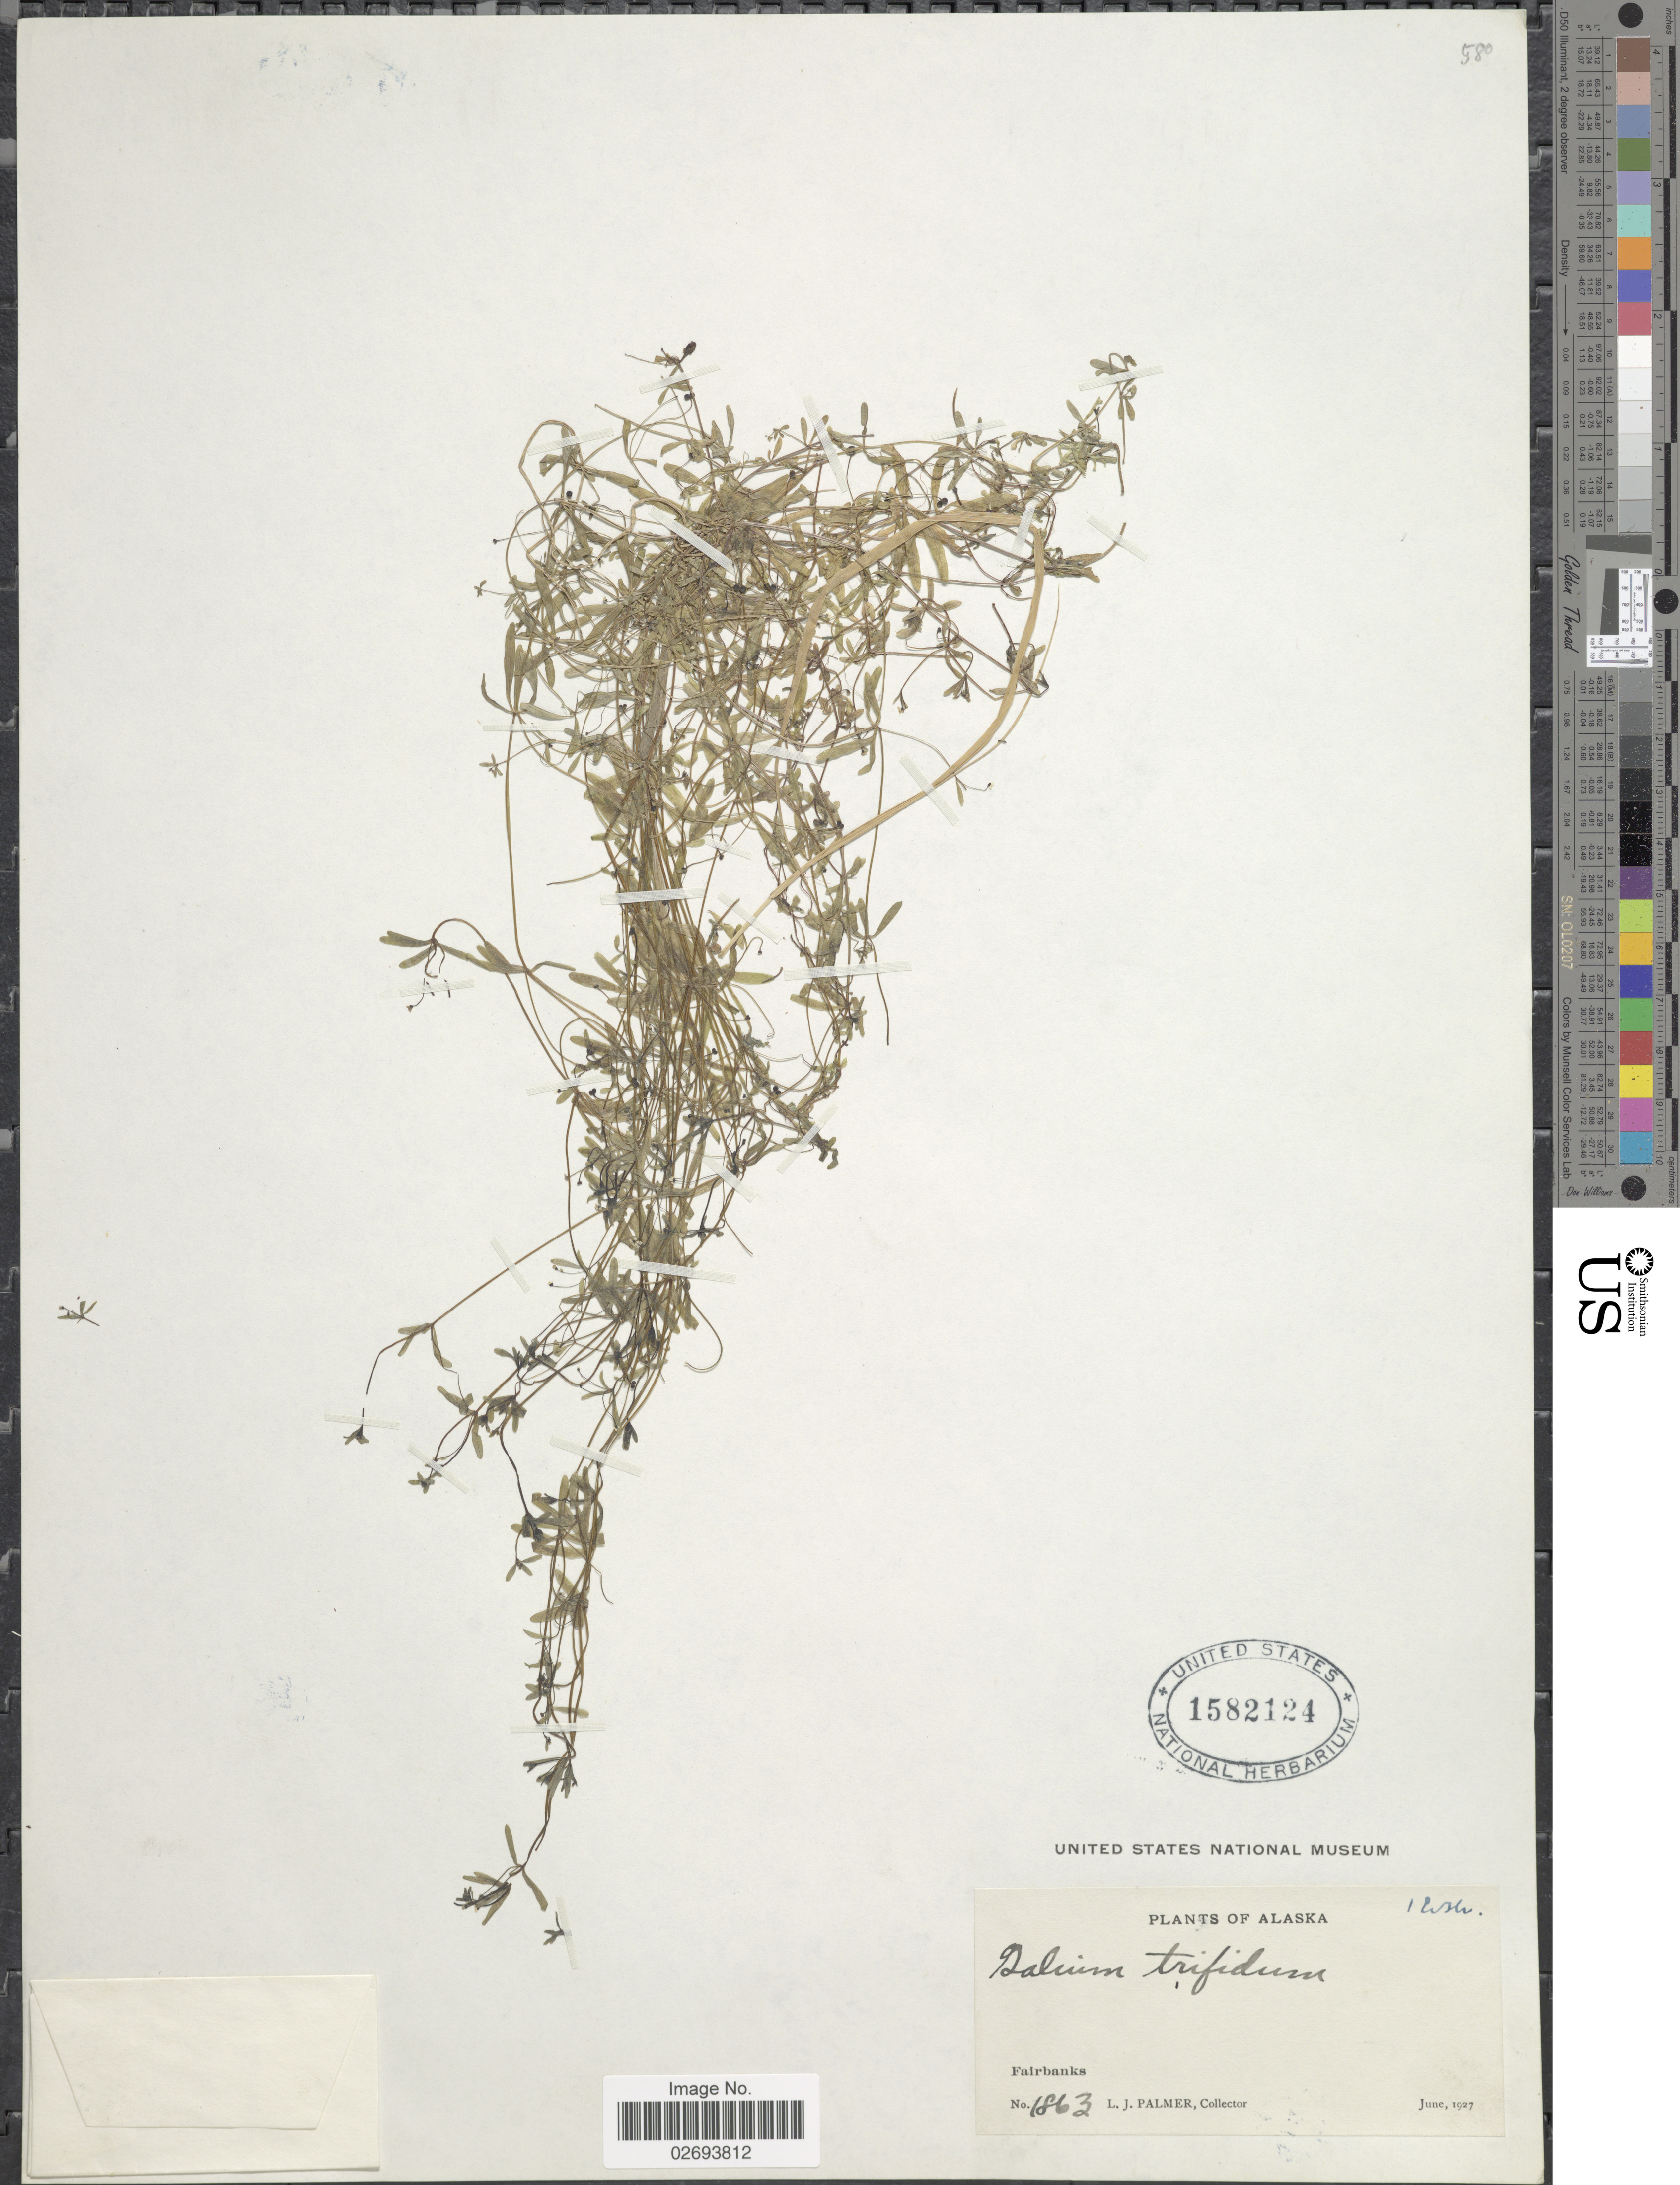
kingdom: Plantae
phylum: Tracheophyta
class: Magnoliopsida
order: Gentianales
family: Rubiaceae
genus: Galium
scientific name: Galium trifidum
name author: L.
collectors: L. J. Palmer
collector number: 1863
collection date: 1927-06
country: United States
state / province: Alaska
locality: Fairbanks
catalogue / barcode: US 1582124